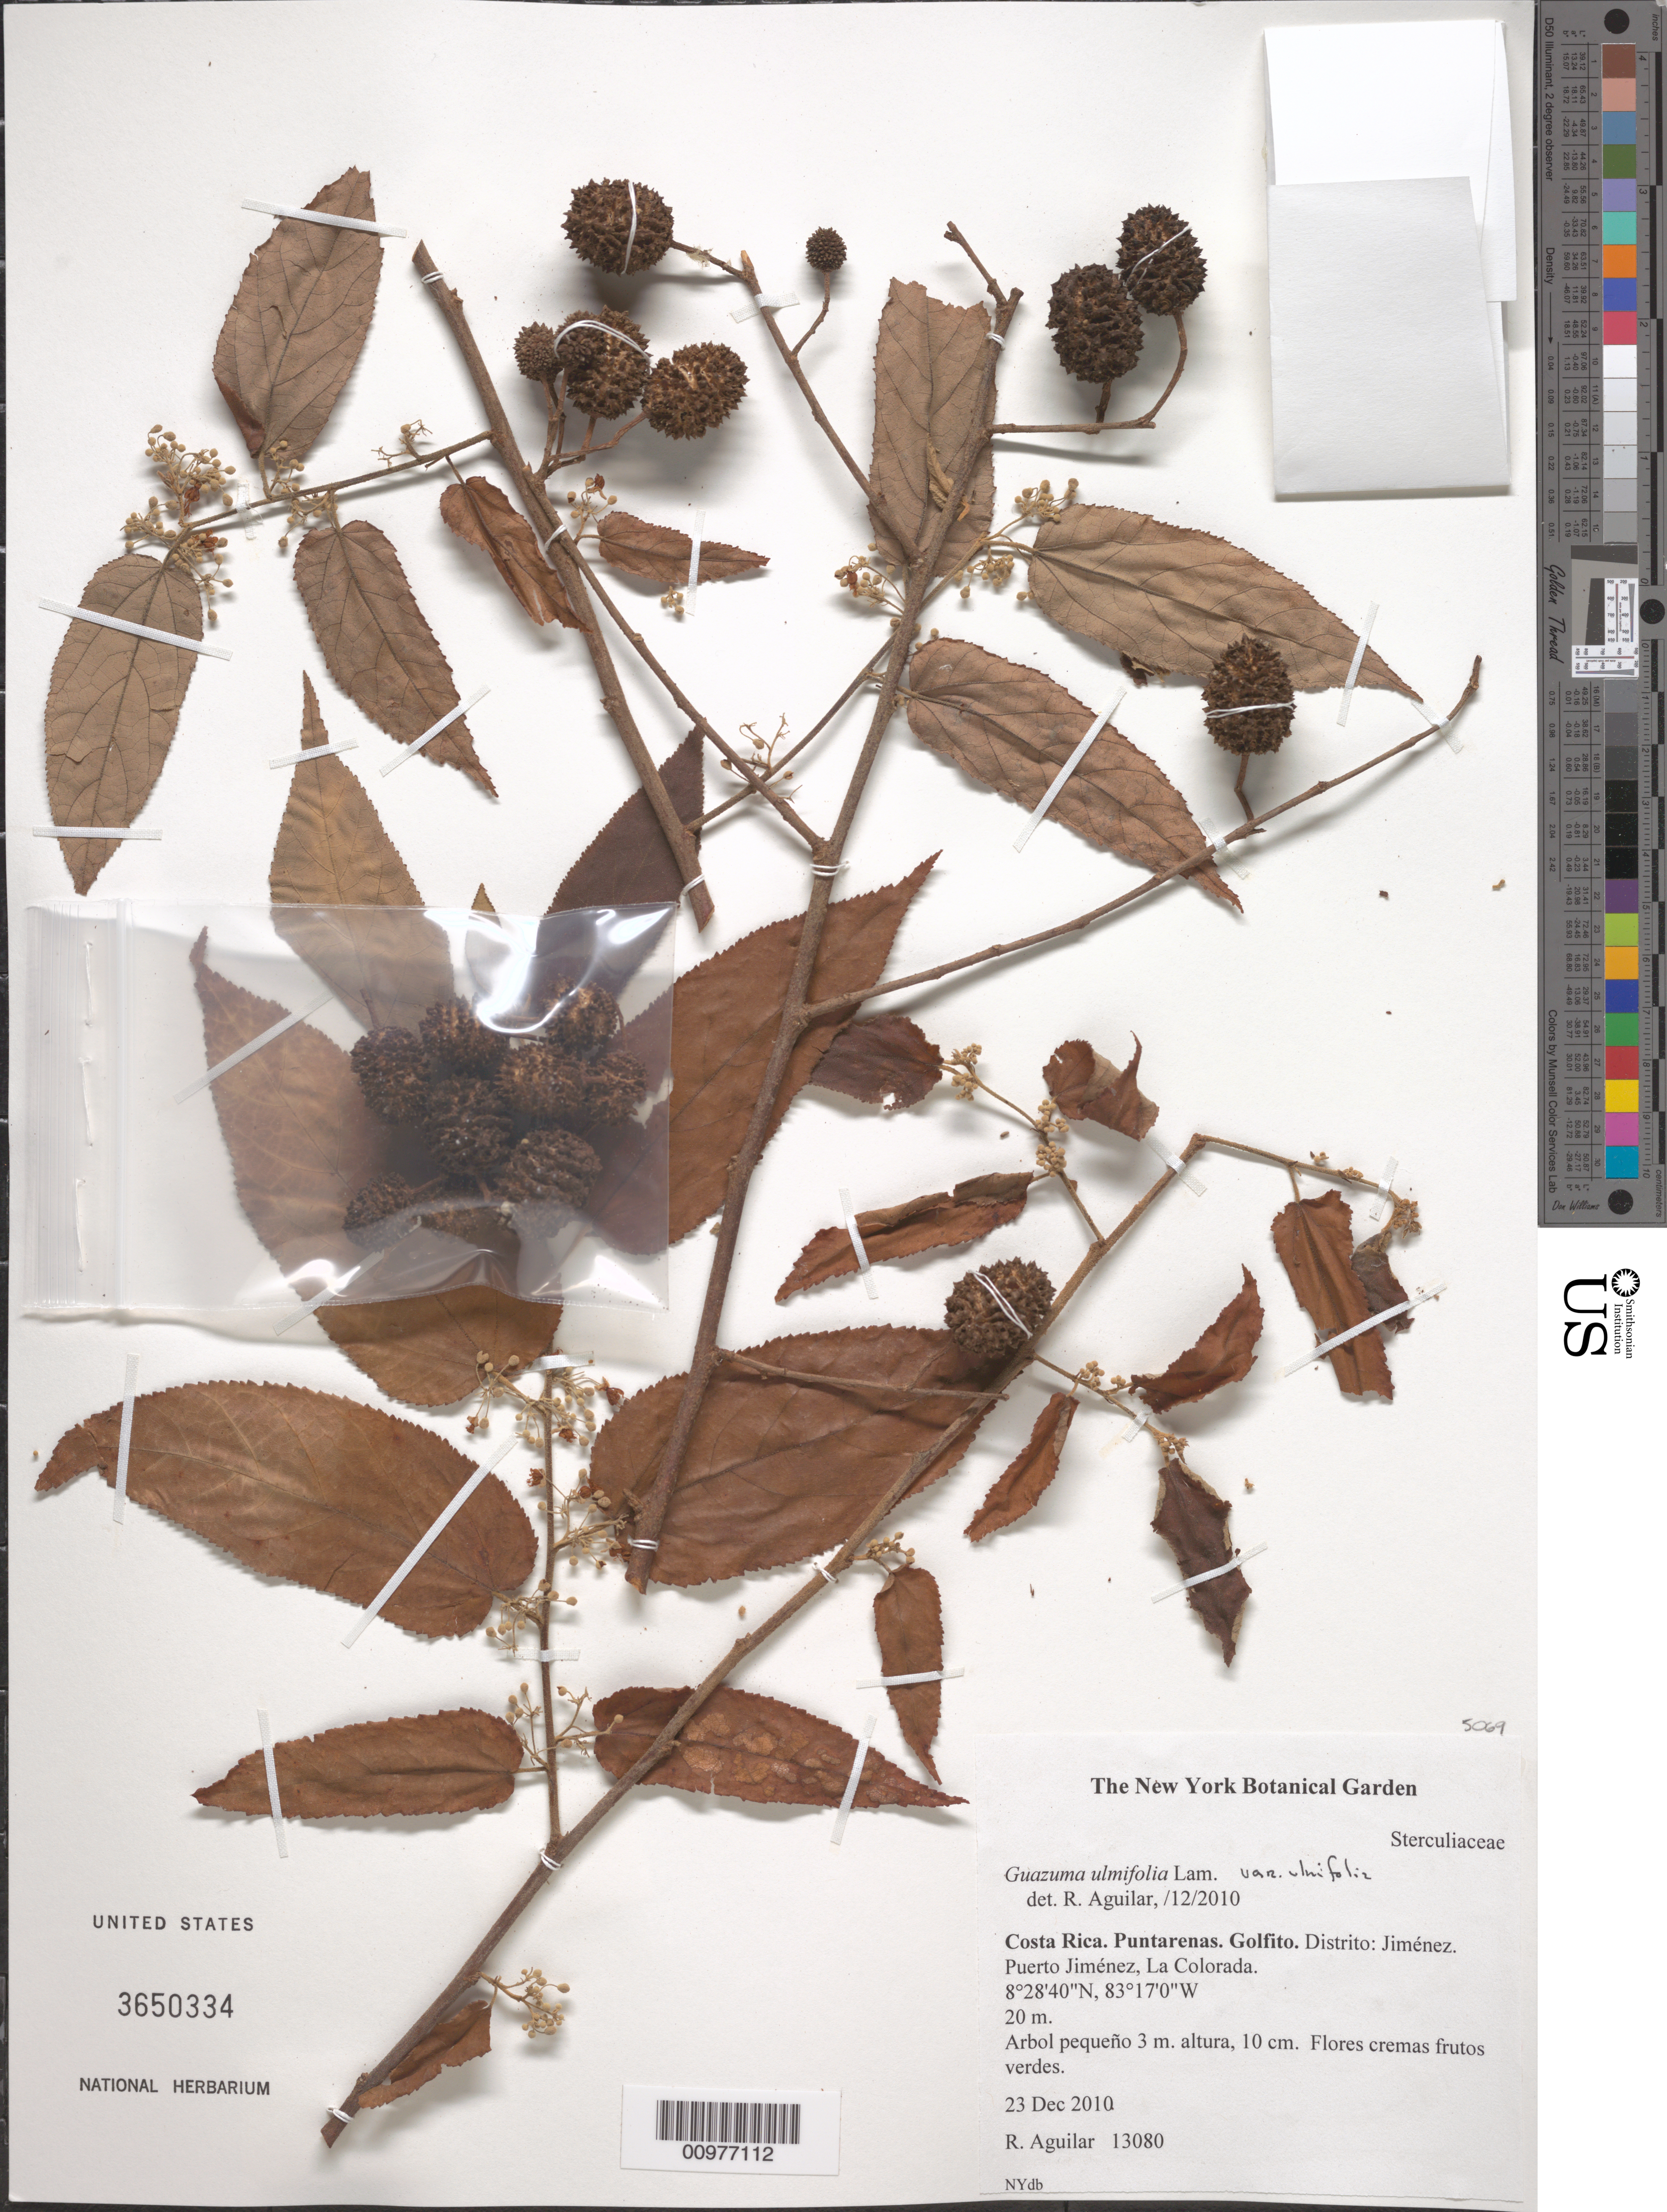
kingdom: Plantae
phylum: Tracheophyta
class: Magnoliopsida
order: Malvales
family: Malvaceae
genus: Guazuma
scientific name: Guazuma ulmifolia subsp. ulmifolia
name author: Lam.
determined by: Dorr, L. J., (BOT), Smithsonian Institution - National Museum of Natural History (UNITED STATES)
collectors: R. Aguilar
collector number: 13080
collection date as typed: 29 Dec 2010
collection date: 2010-12-29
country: Costa Rica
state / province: Puntarenas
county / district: Golfito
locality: Puerto Jimenez, La Colorada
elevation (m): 20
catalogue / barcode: US 3650334